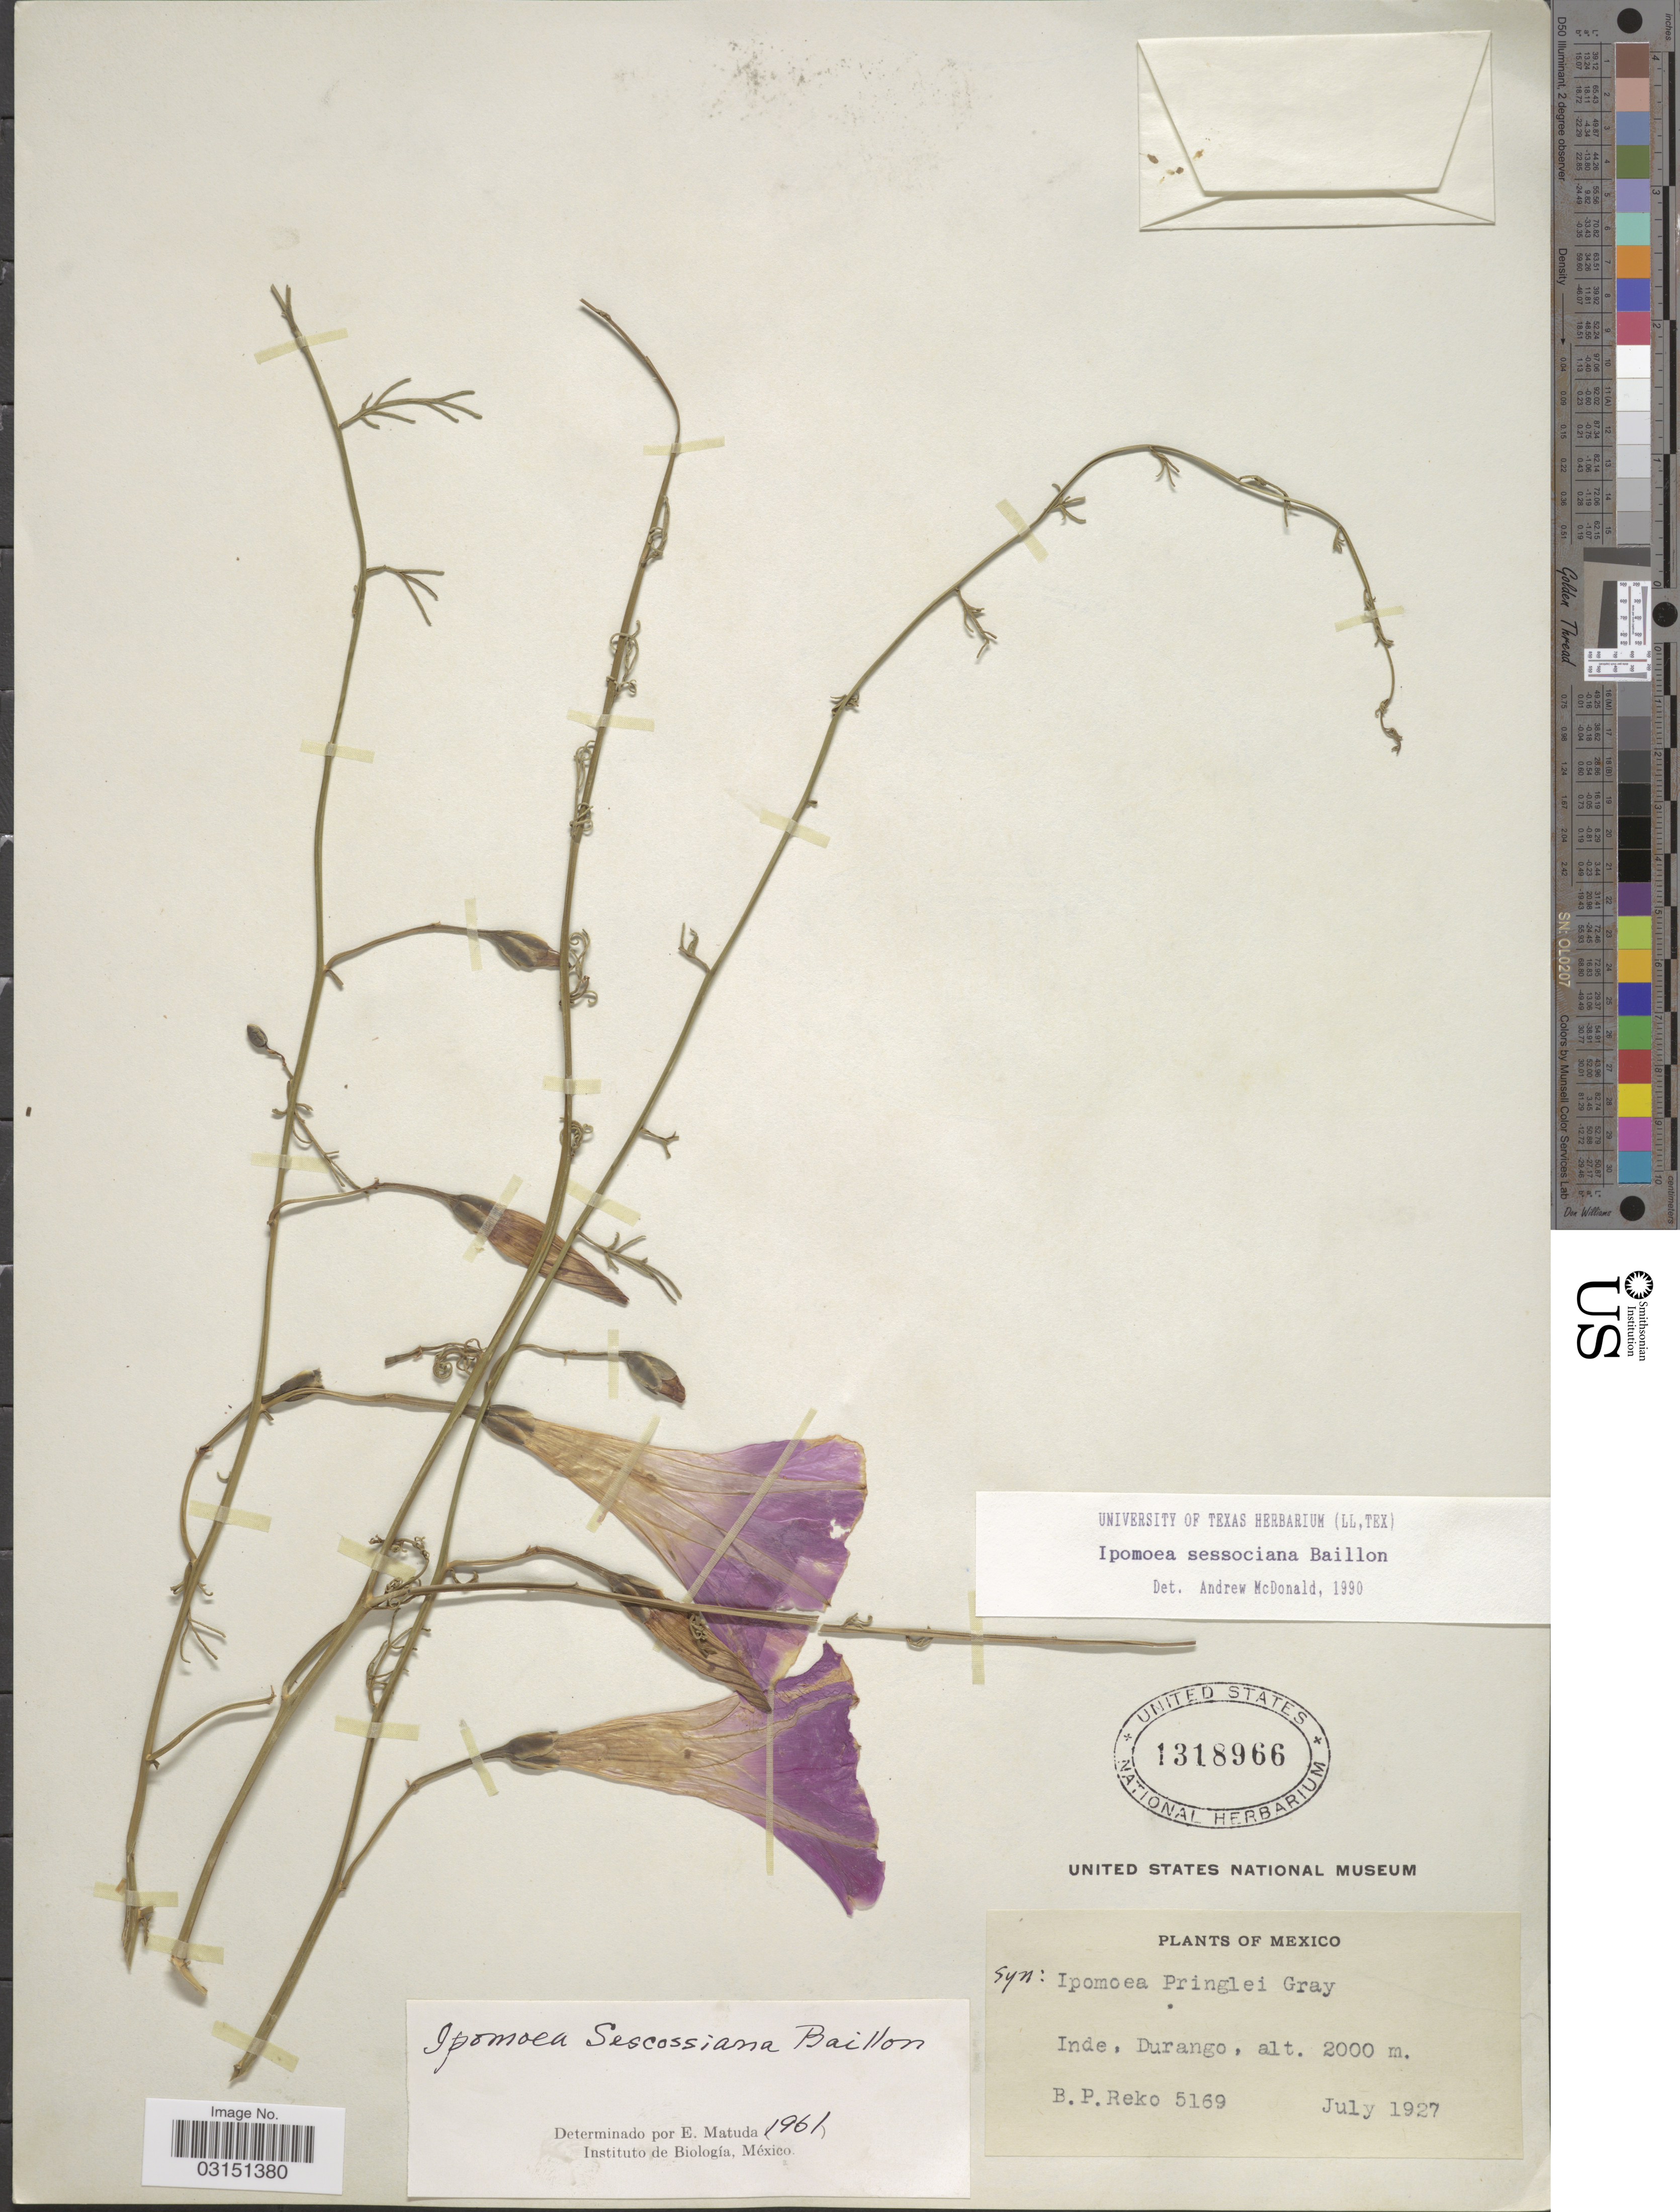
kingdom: Plantae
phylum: Tracheophyta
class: Magnoliopsida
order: Solanales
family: Convolvulaceae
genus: Ipomoea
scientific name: Ipomoea sescossiana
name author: Baill.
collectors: B. P. Reko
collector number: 5169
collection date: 1927-07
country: Mexico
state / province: Durango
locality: Inde.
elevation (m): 2000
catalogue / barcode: US 1318966